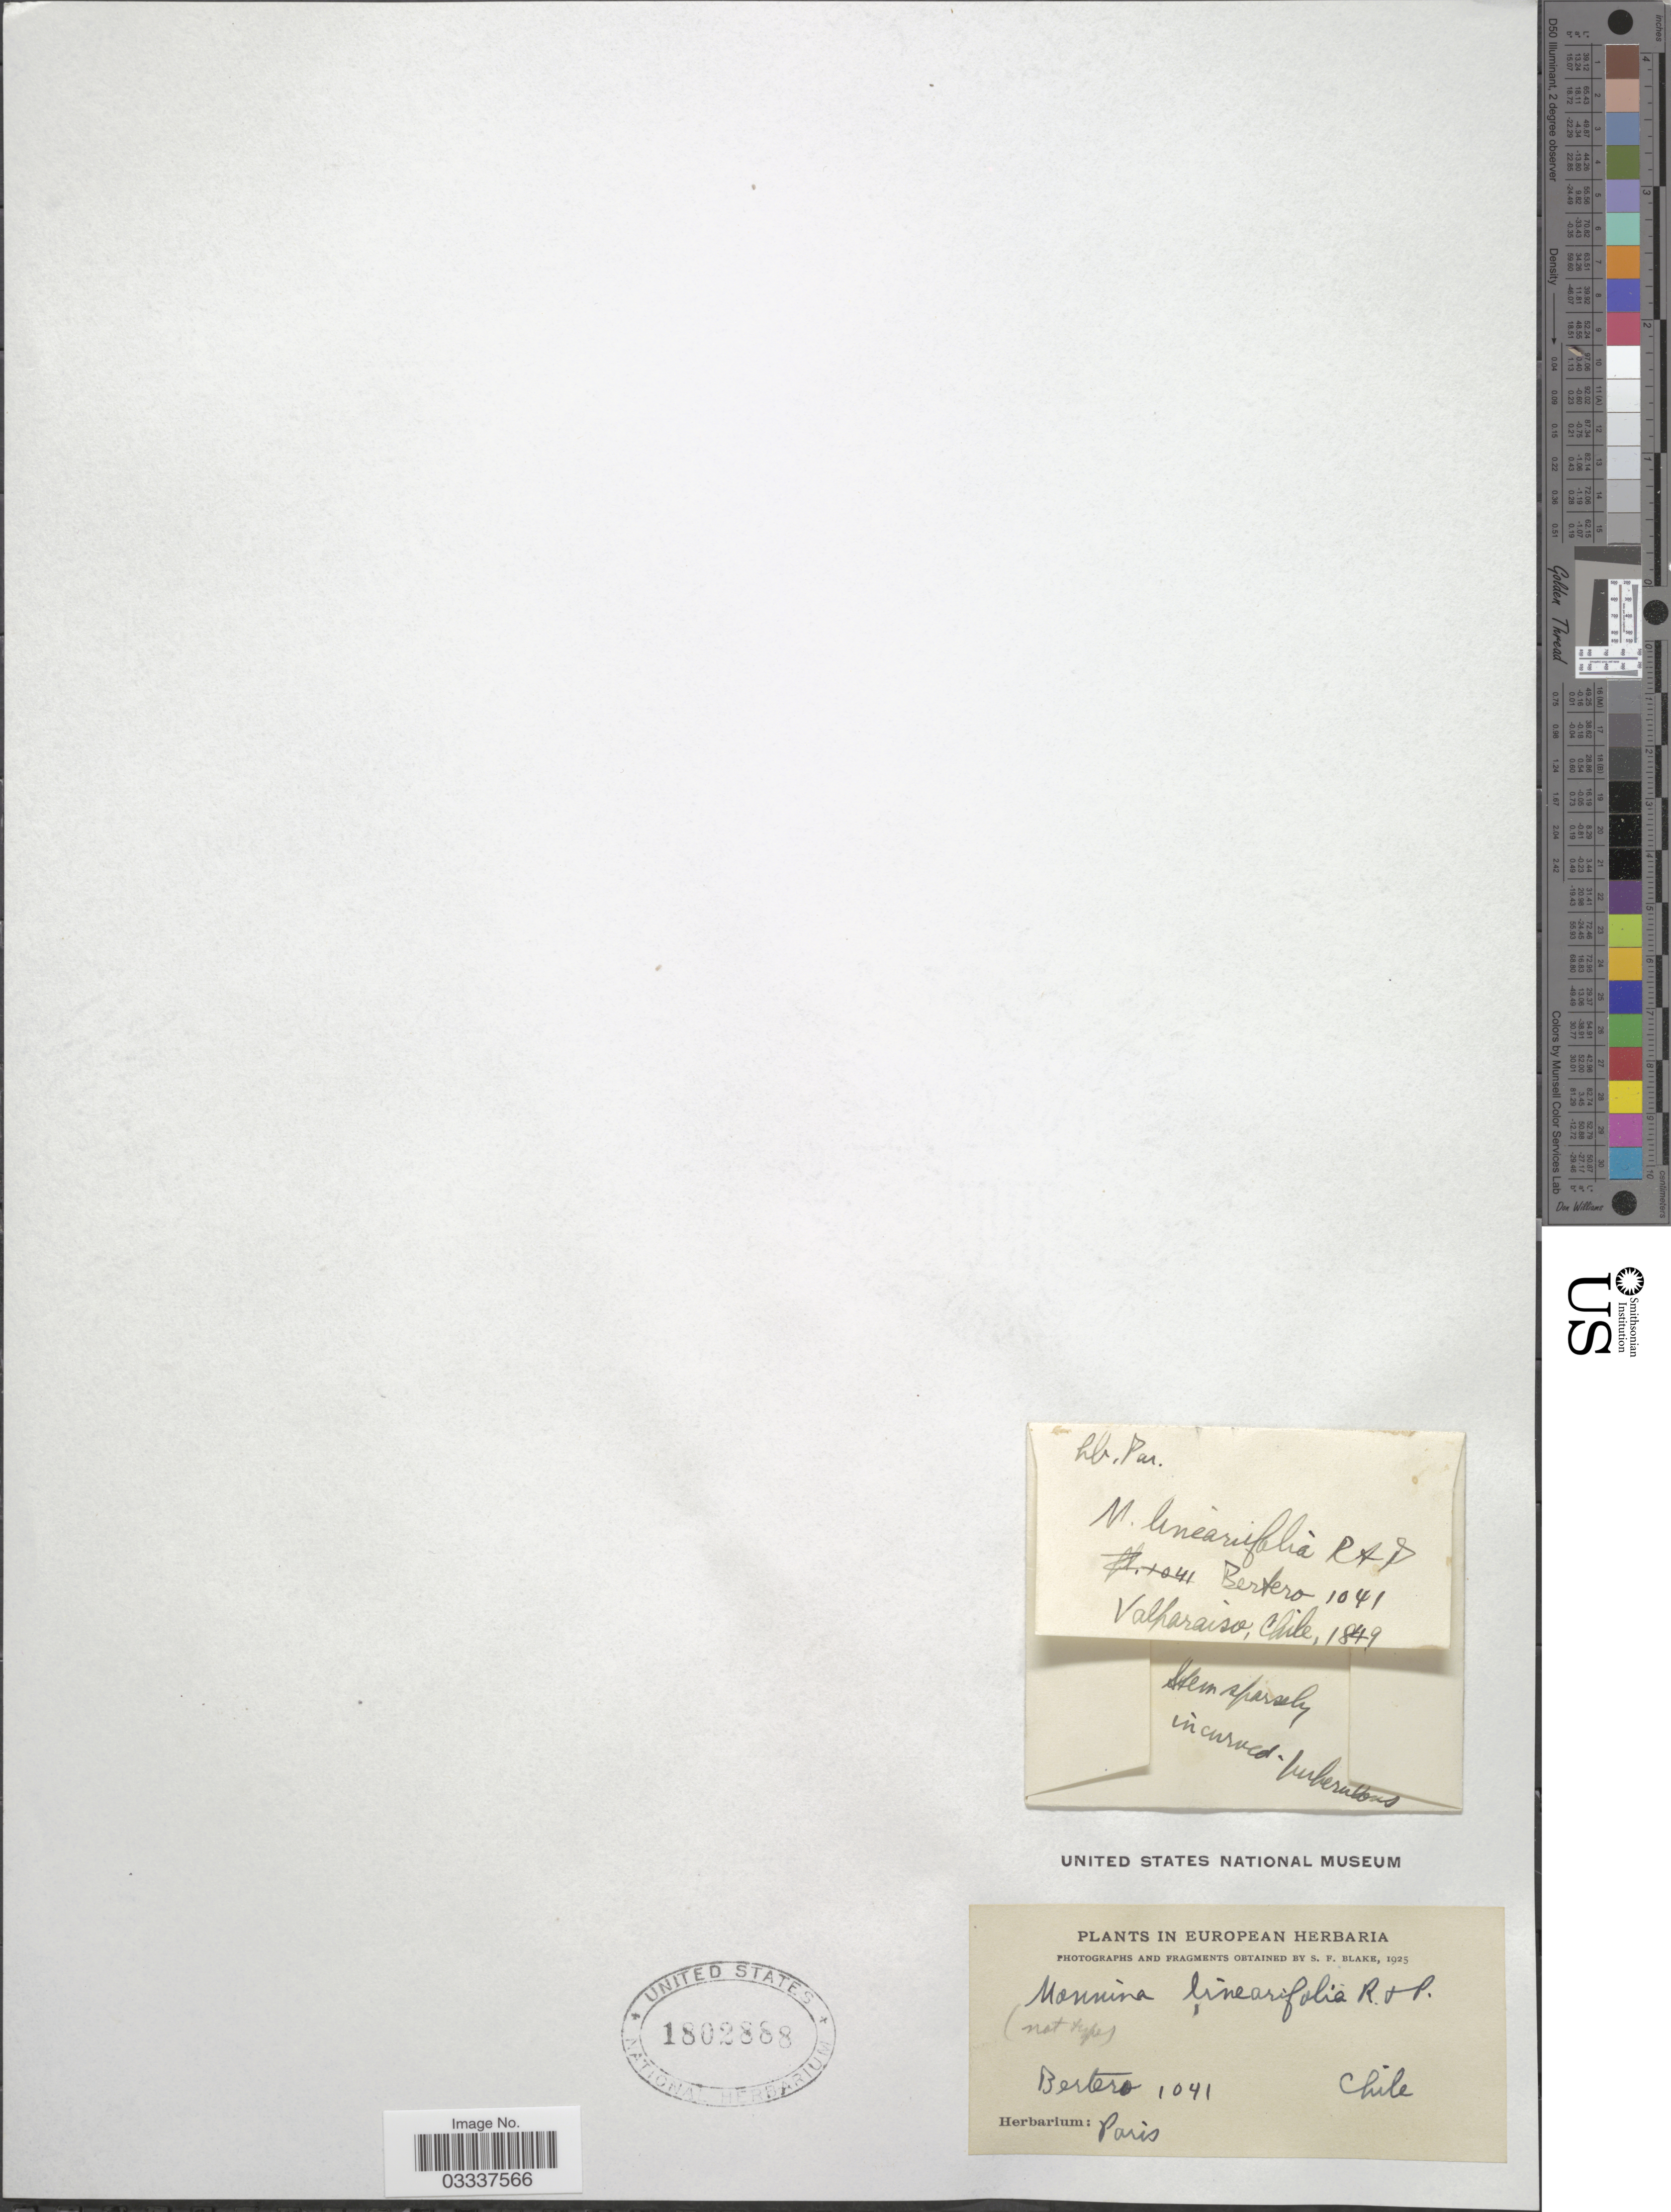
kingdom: Plantae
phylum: Tracheophyta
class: Magnoliopsida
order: Fabales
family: Polygalaceae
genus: Monnina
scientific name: Monnina linearifolia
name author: Ruiz & Pav.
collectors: Bertero, --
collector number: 1041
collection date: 1849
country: Chile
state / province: Valparaíso (V)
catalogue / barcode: US 1802888